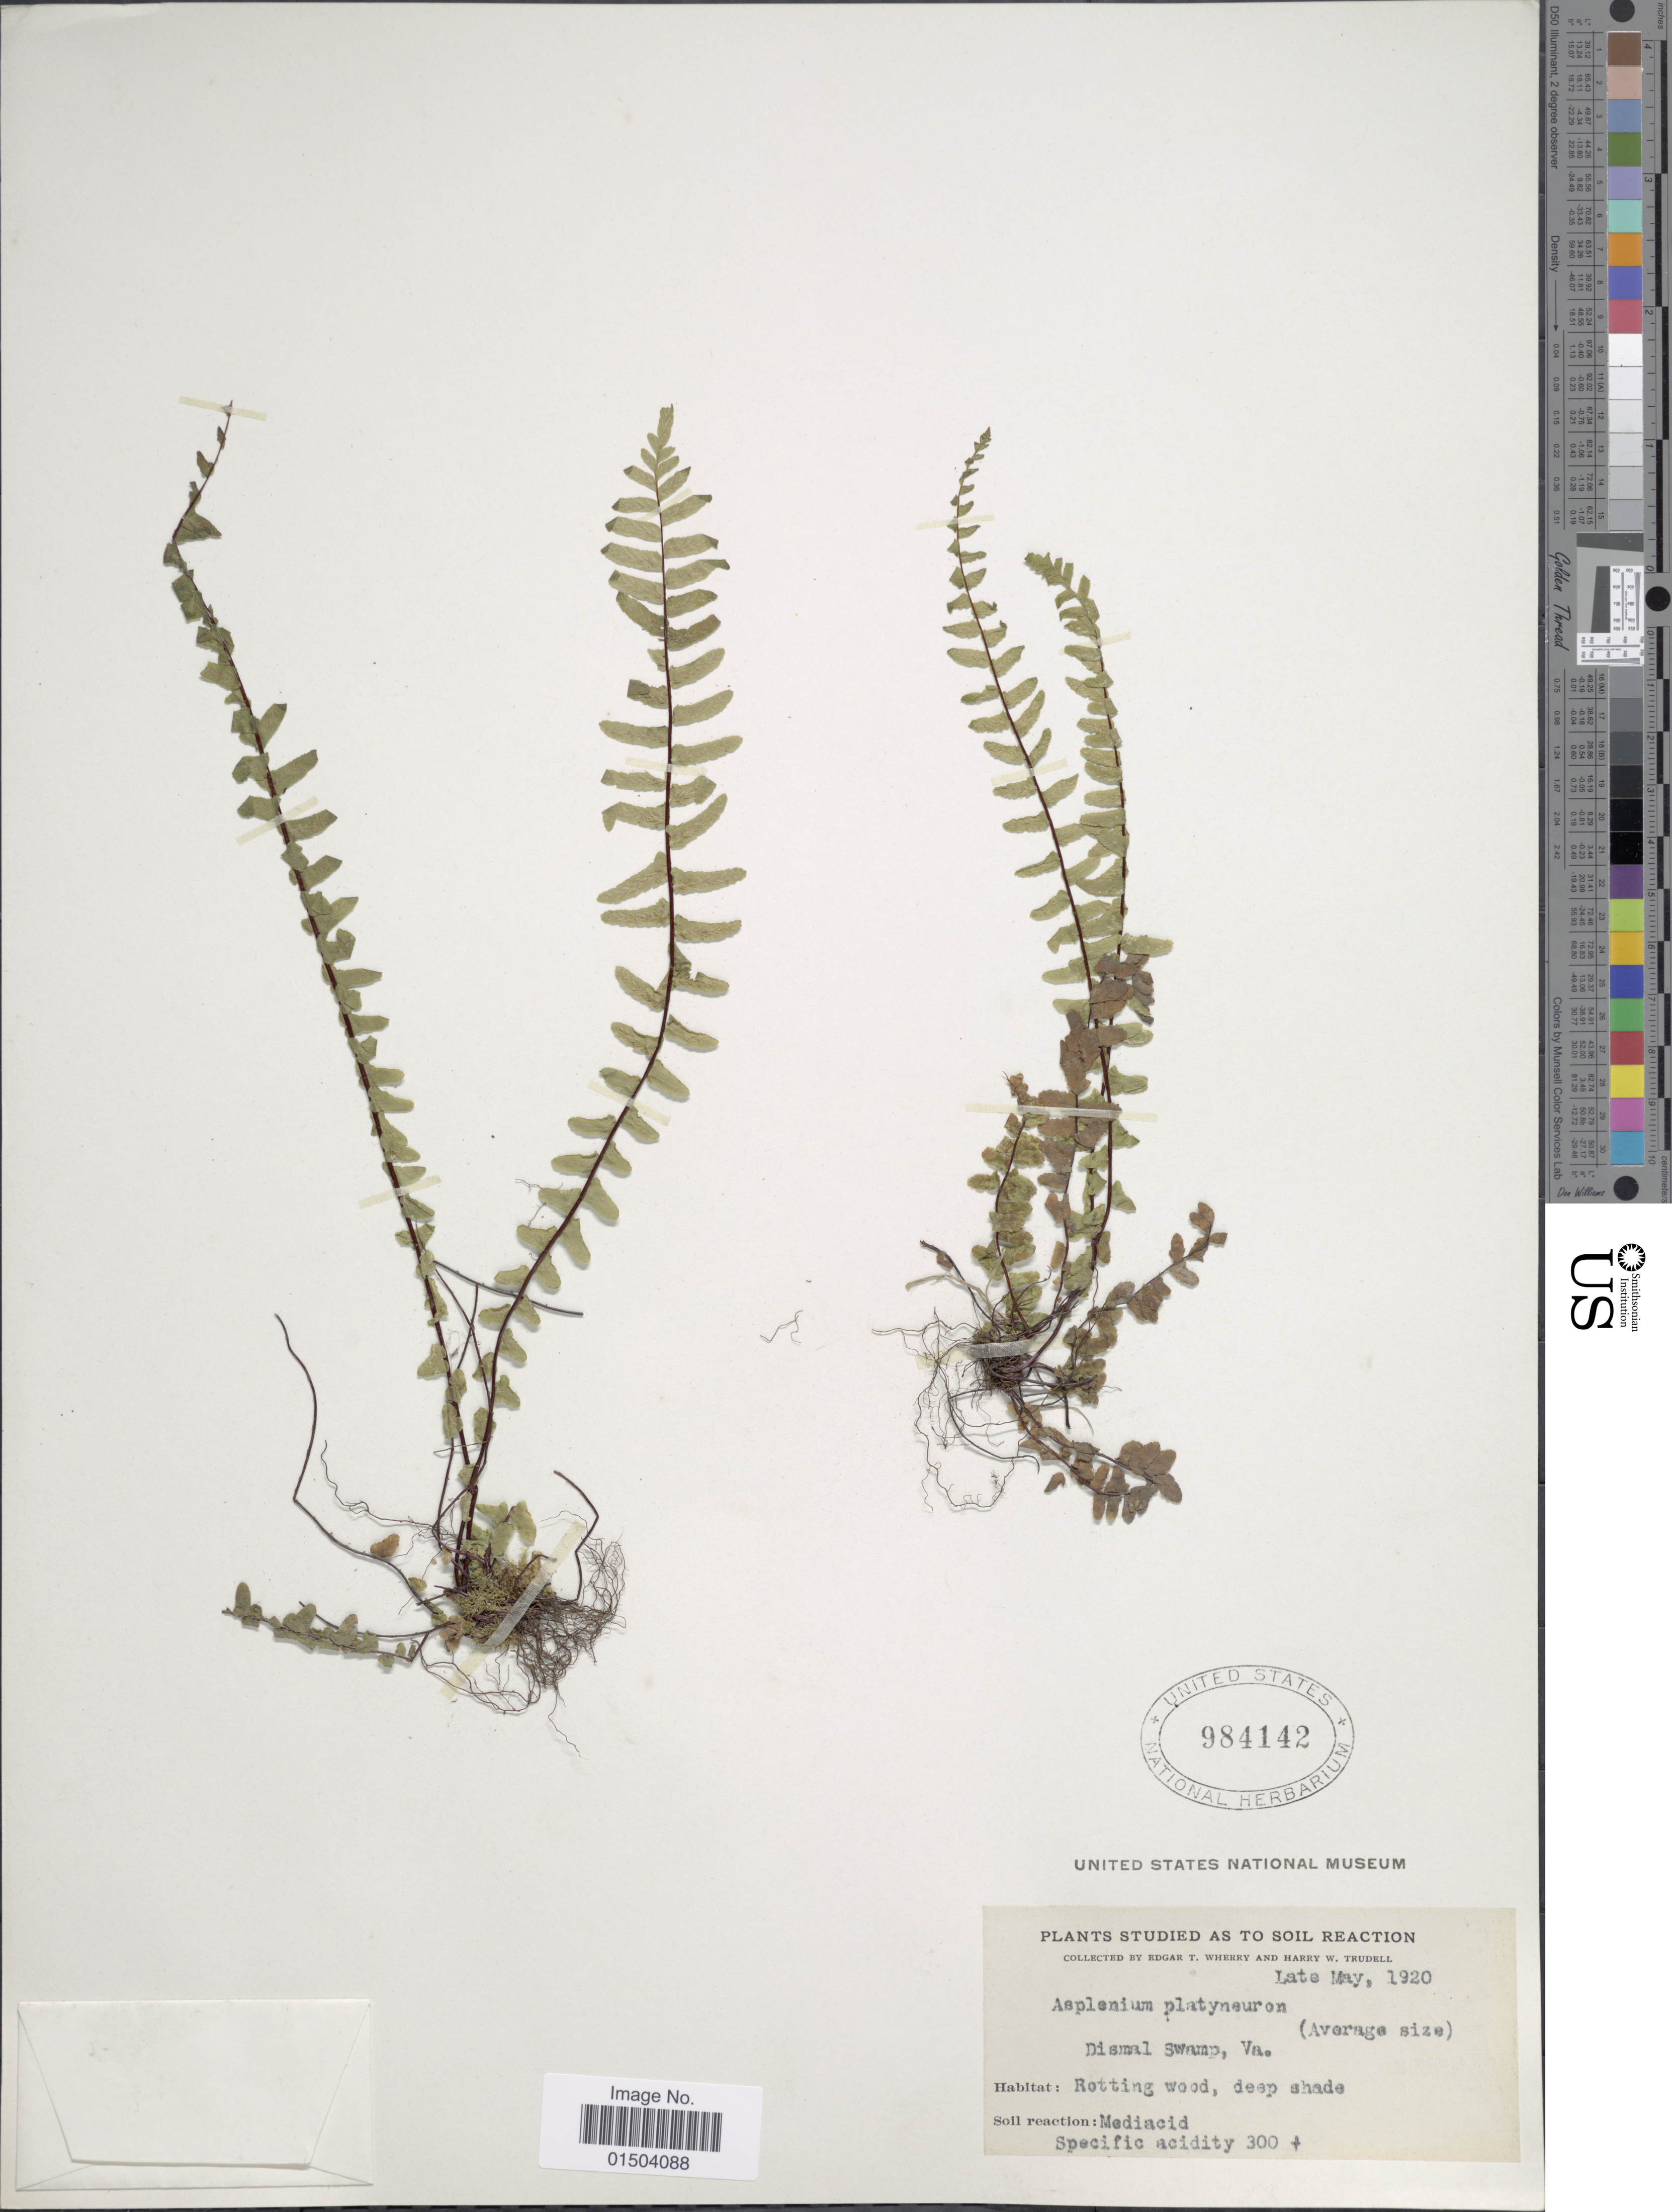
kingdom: Plantae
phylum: Tracheophyta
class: Polypodiopsida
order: Polypodiales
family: Aspleniaceae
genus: Asplenium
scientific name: Asplenium platyneuron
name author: (L.) Britton, Stearns & Poggenb.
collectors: E. T. Wherry & H. Trudell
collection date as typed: Late May, 1920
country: United States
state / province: Virginia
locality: Dismal Swamp.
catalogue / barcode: US 984142